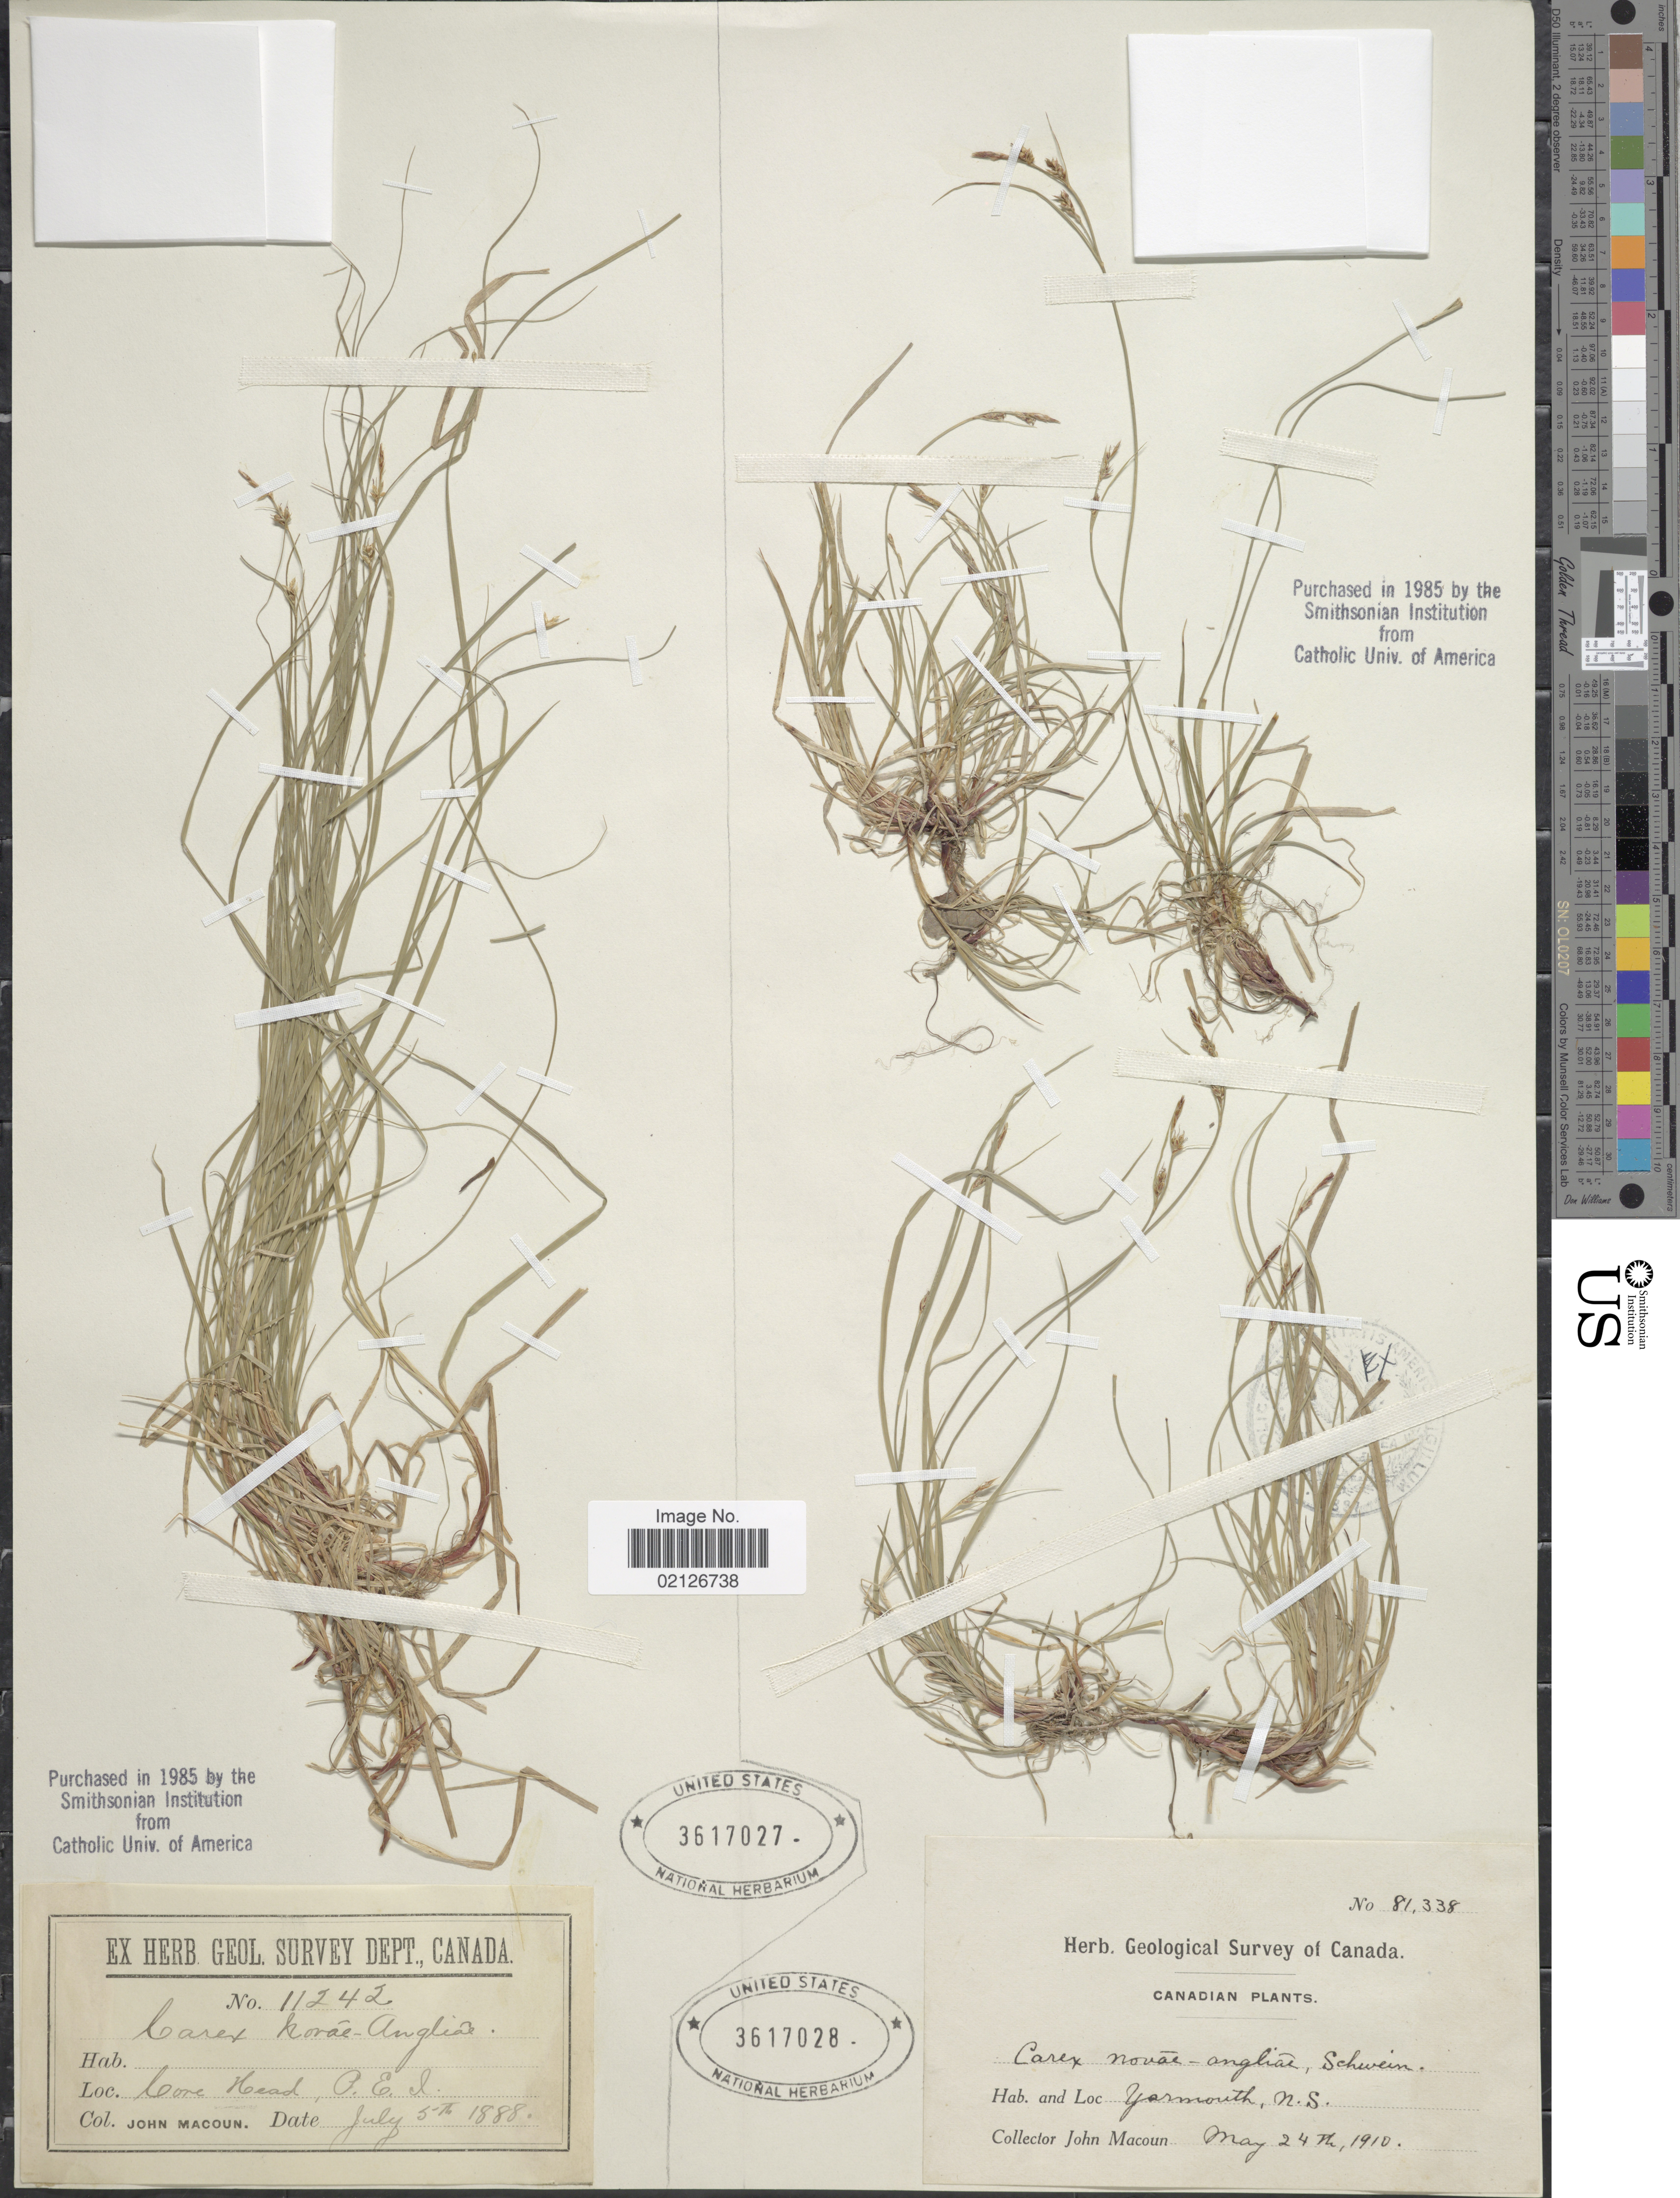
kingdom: Plantae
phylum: Tracheophyta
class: Liliopsida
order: Poales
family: Cyperaceae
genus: Carex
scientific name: Carex novae-angliae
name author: Schwein.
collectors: J. Macoun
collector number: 81338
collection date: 1910-05-24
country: Canada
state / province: Nova Scotia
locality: Yarmouth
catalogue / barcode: US 3617028-2